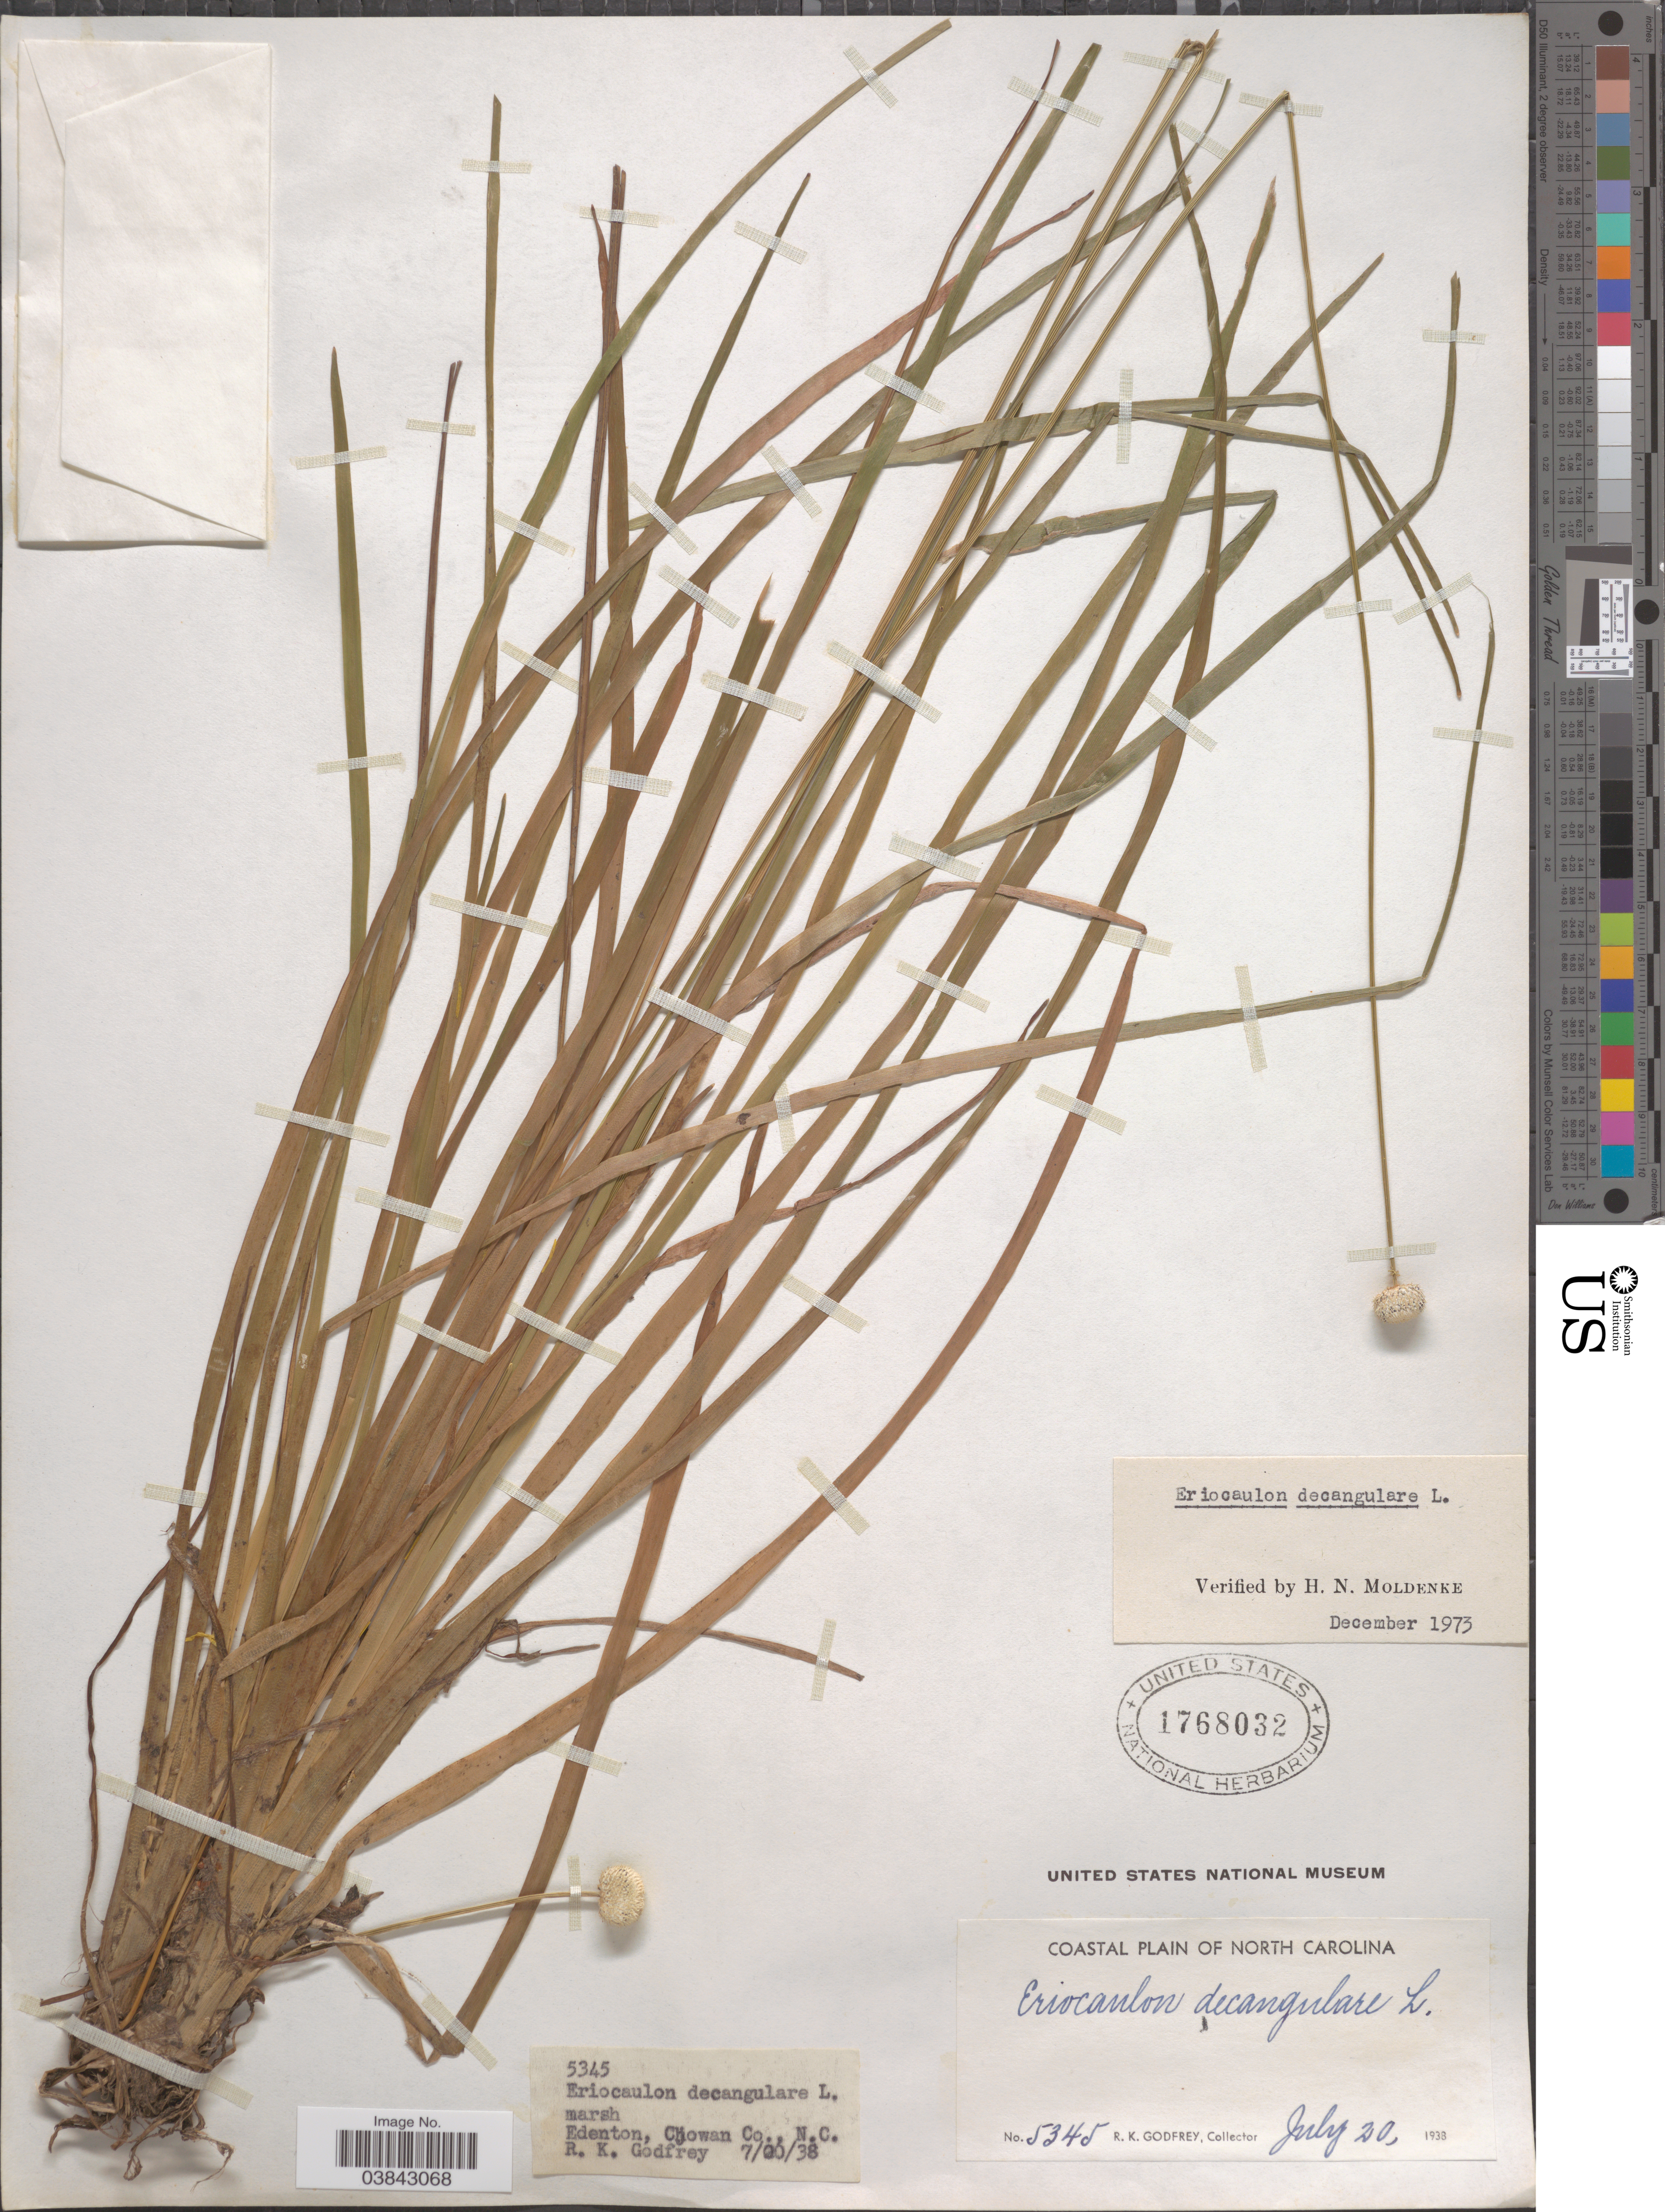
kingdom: Plantae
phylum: Tracheophyta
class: Liliopsida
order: Poales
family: Eriocaulaceae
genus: Eriocaulon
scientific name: Eriocaulon decangulare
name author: L.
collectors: R. K. Godfrey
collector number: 5345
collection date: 1938-07-20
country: United States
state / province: North Carolina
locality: Coastal Plain of North Carolina. Edenton, Chowan Co.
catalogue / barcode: US 1768032